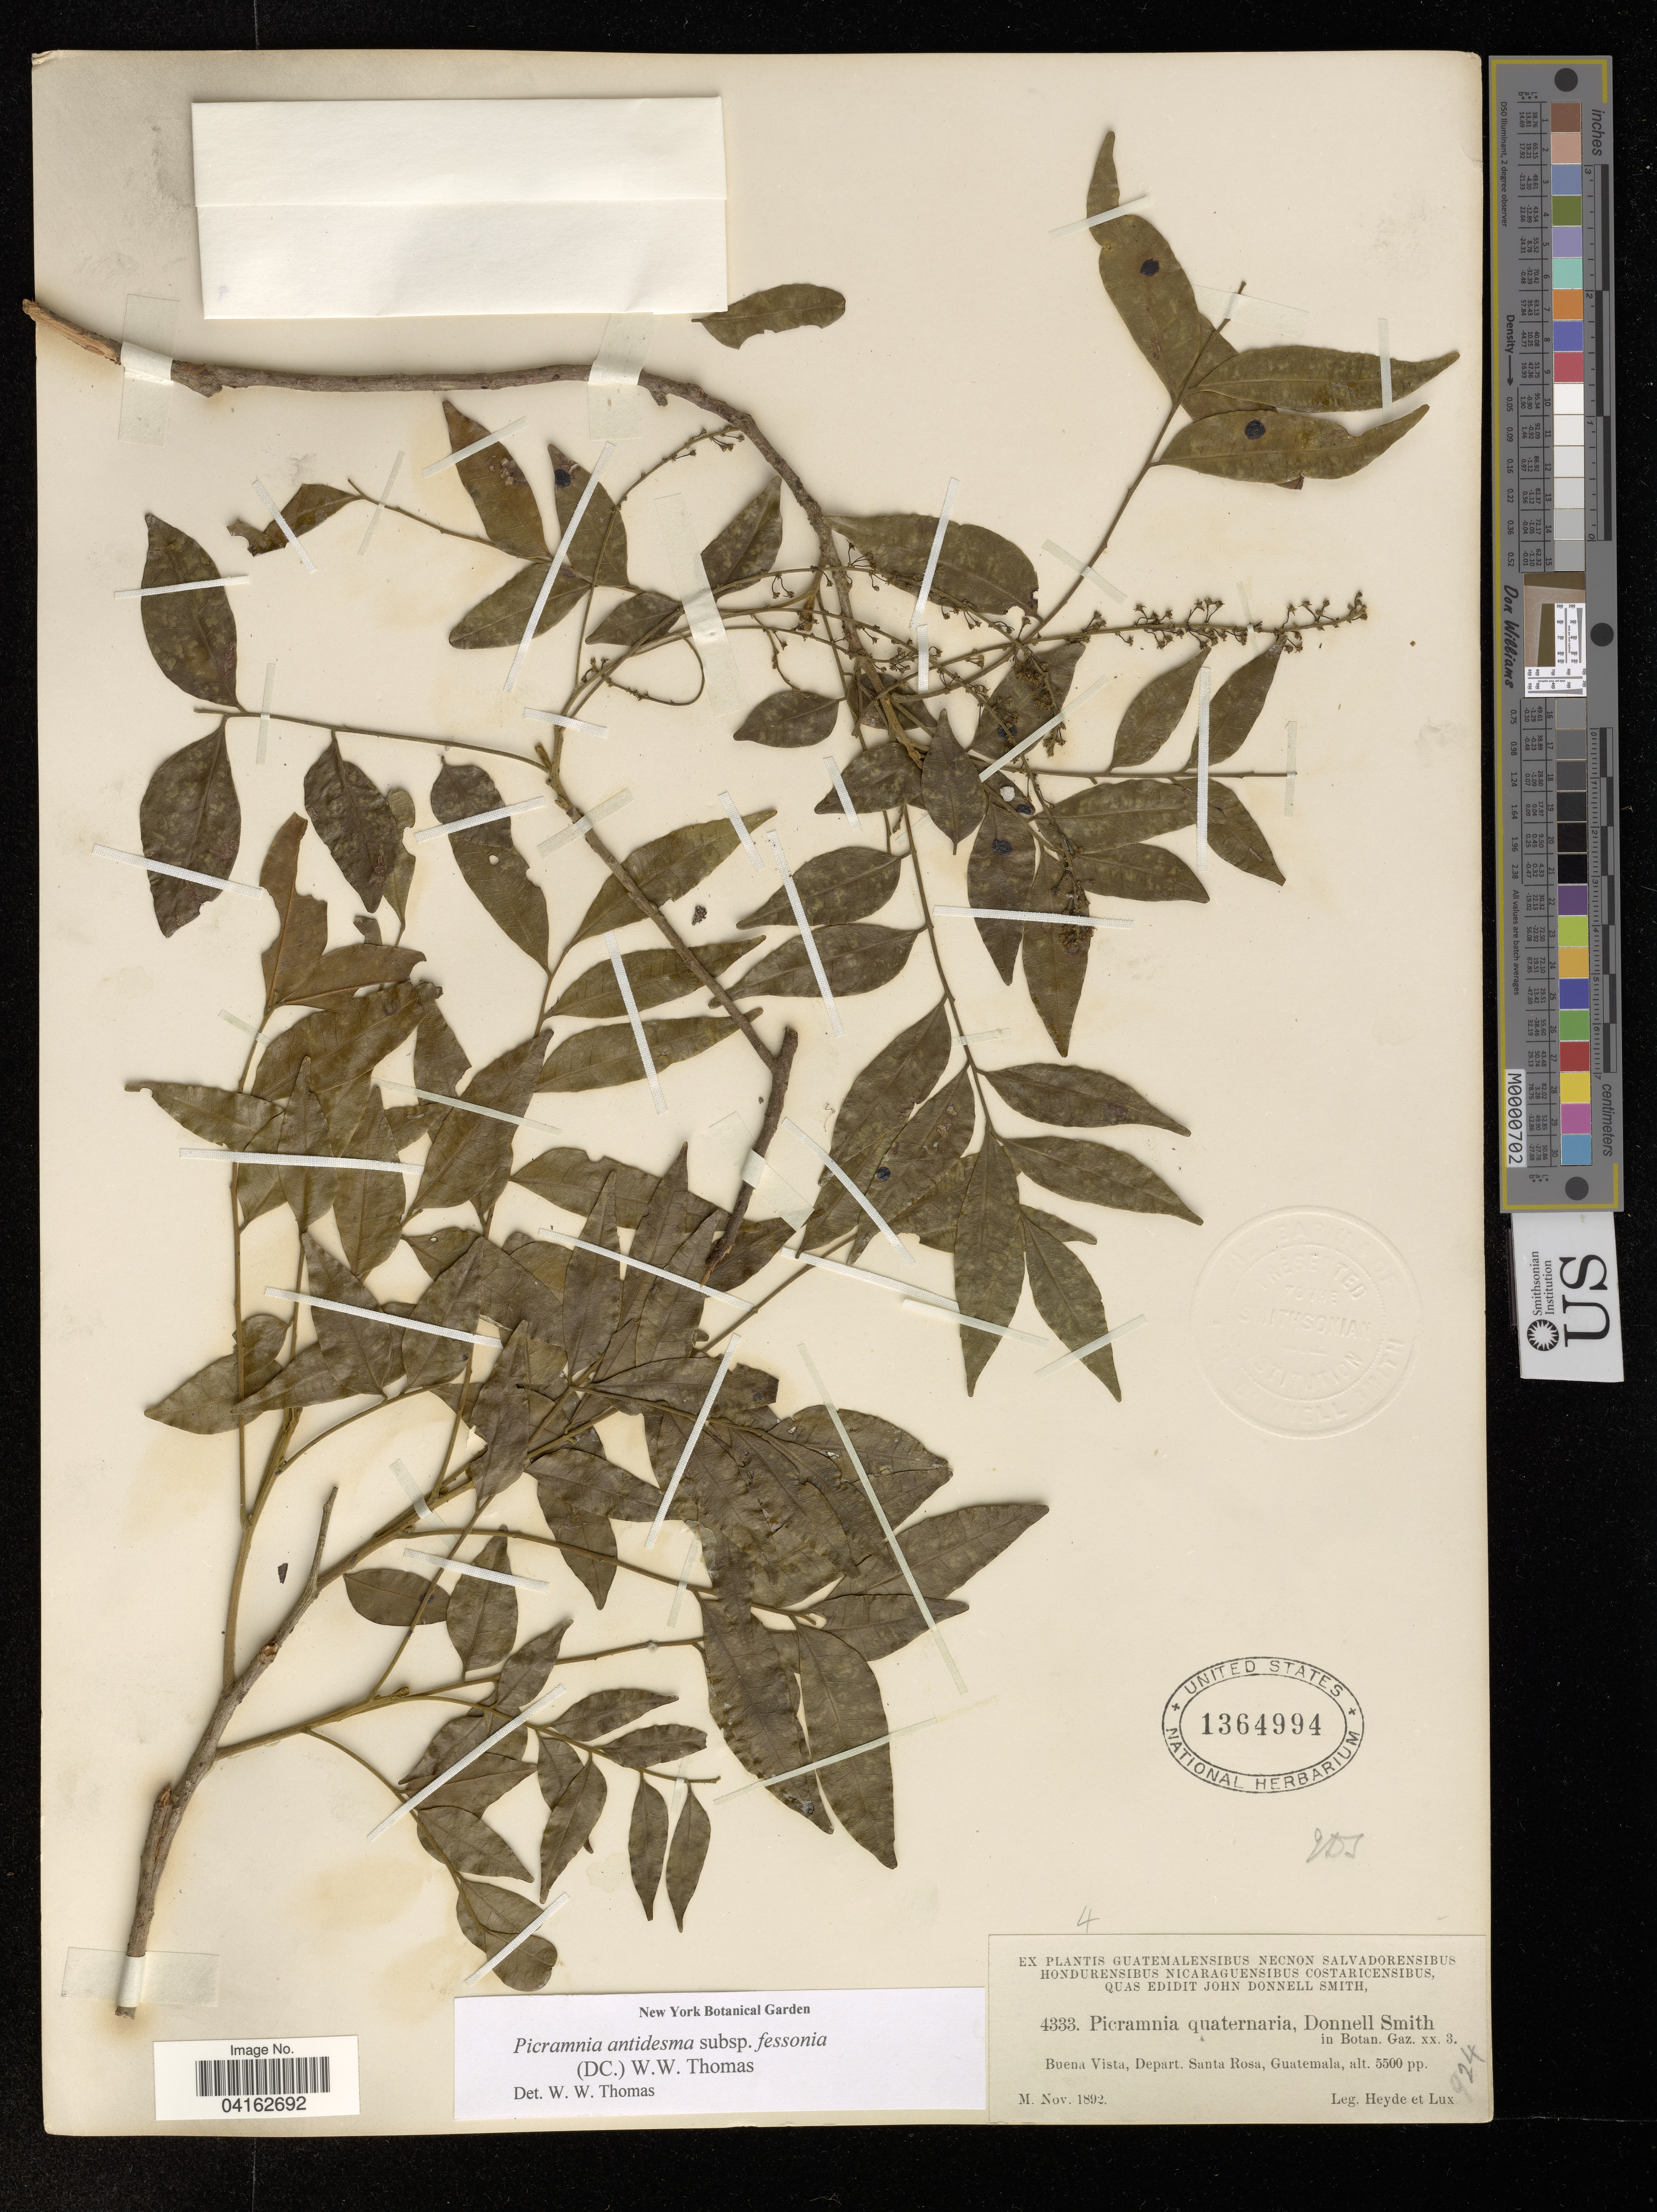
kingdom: Plantae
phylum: Tracheophyta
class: Magnoliopsida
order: Picramniales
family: Picramniaceae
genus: Picramnia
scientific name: Picramnia antidesma subsp. fessonia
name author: (DC.) W.W. Thomas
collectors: H. Lux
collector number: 4333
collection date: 1892-11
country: Guatemala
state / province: Santa Rosa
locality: Buena Vista, Depart. Santa Rosa.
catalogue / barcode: US 1364994